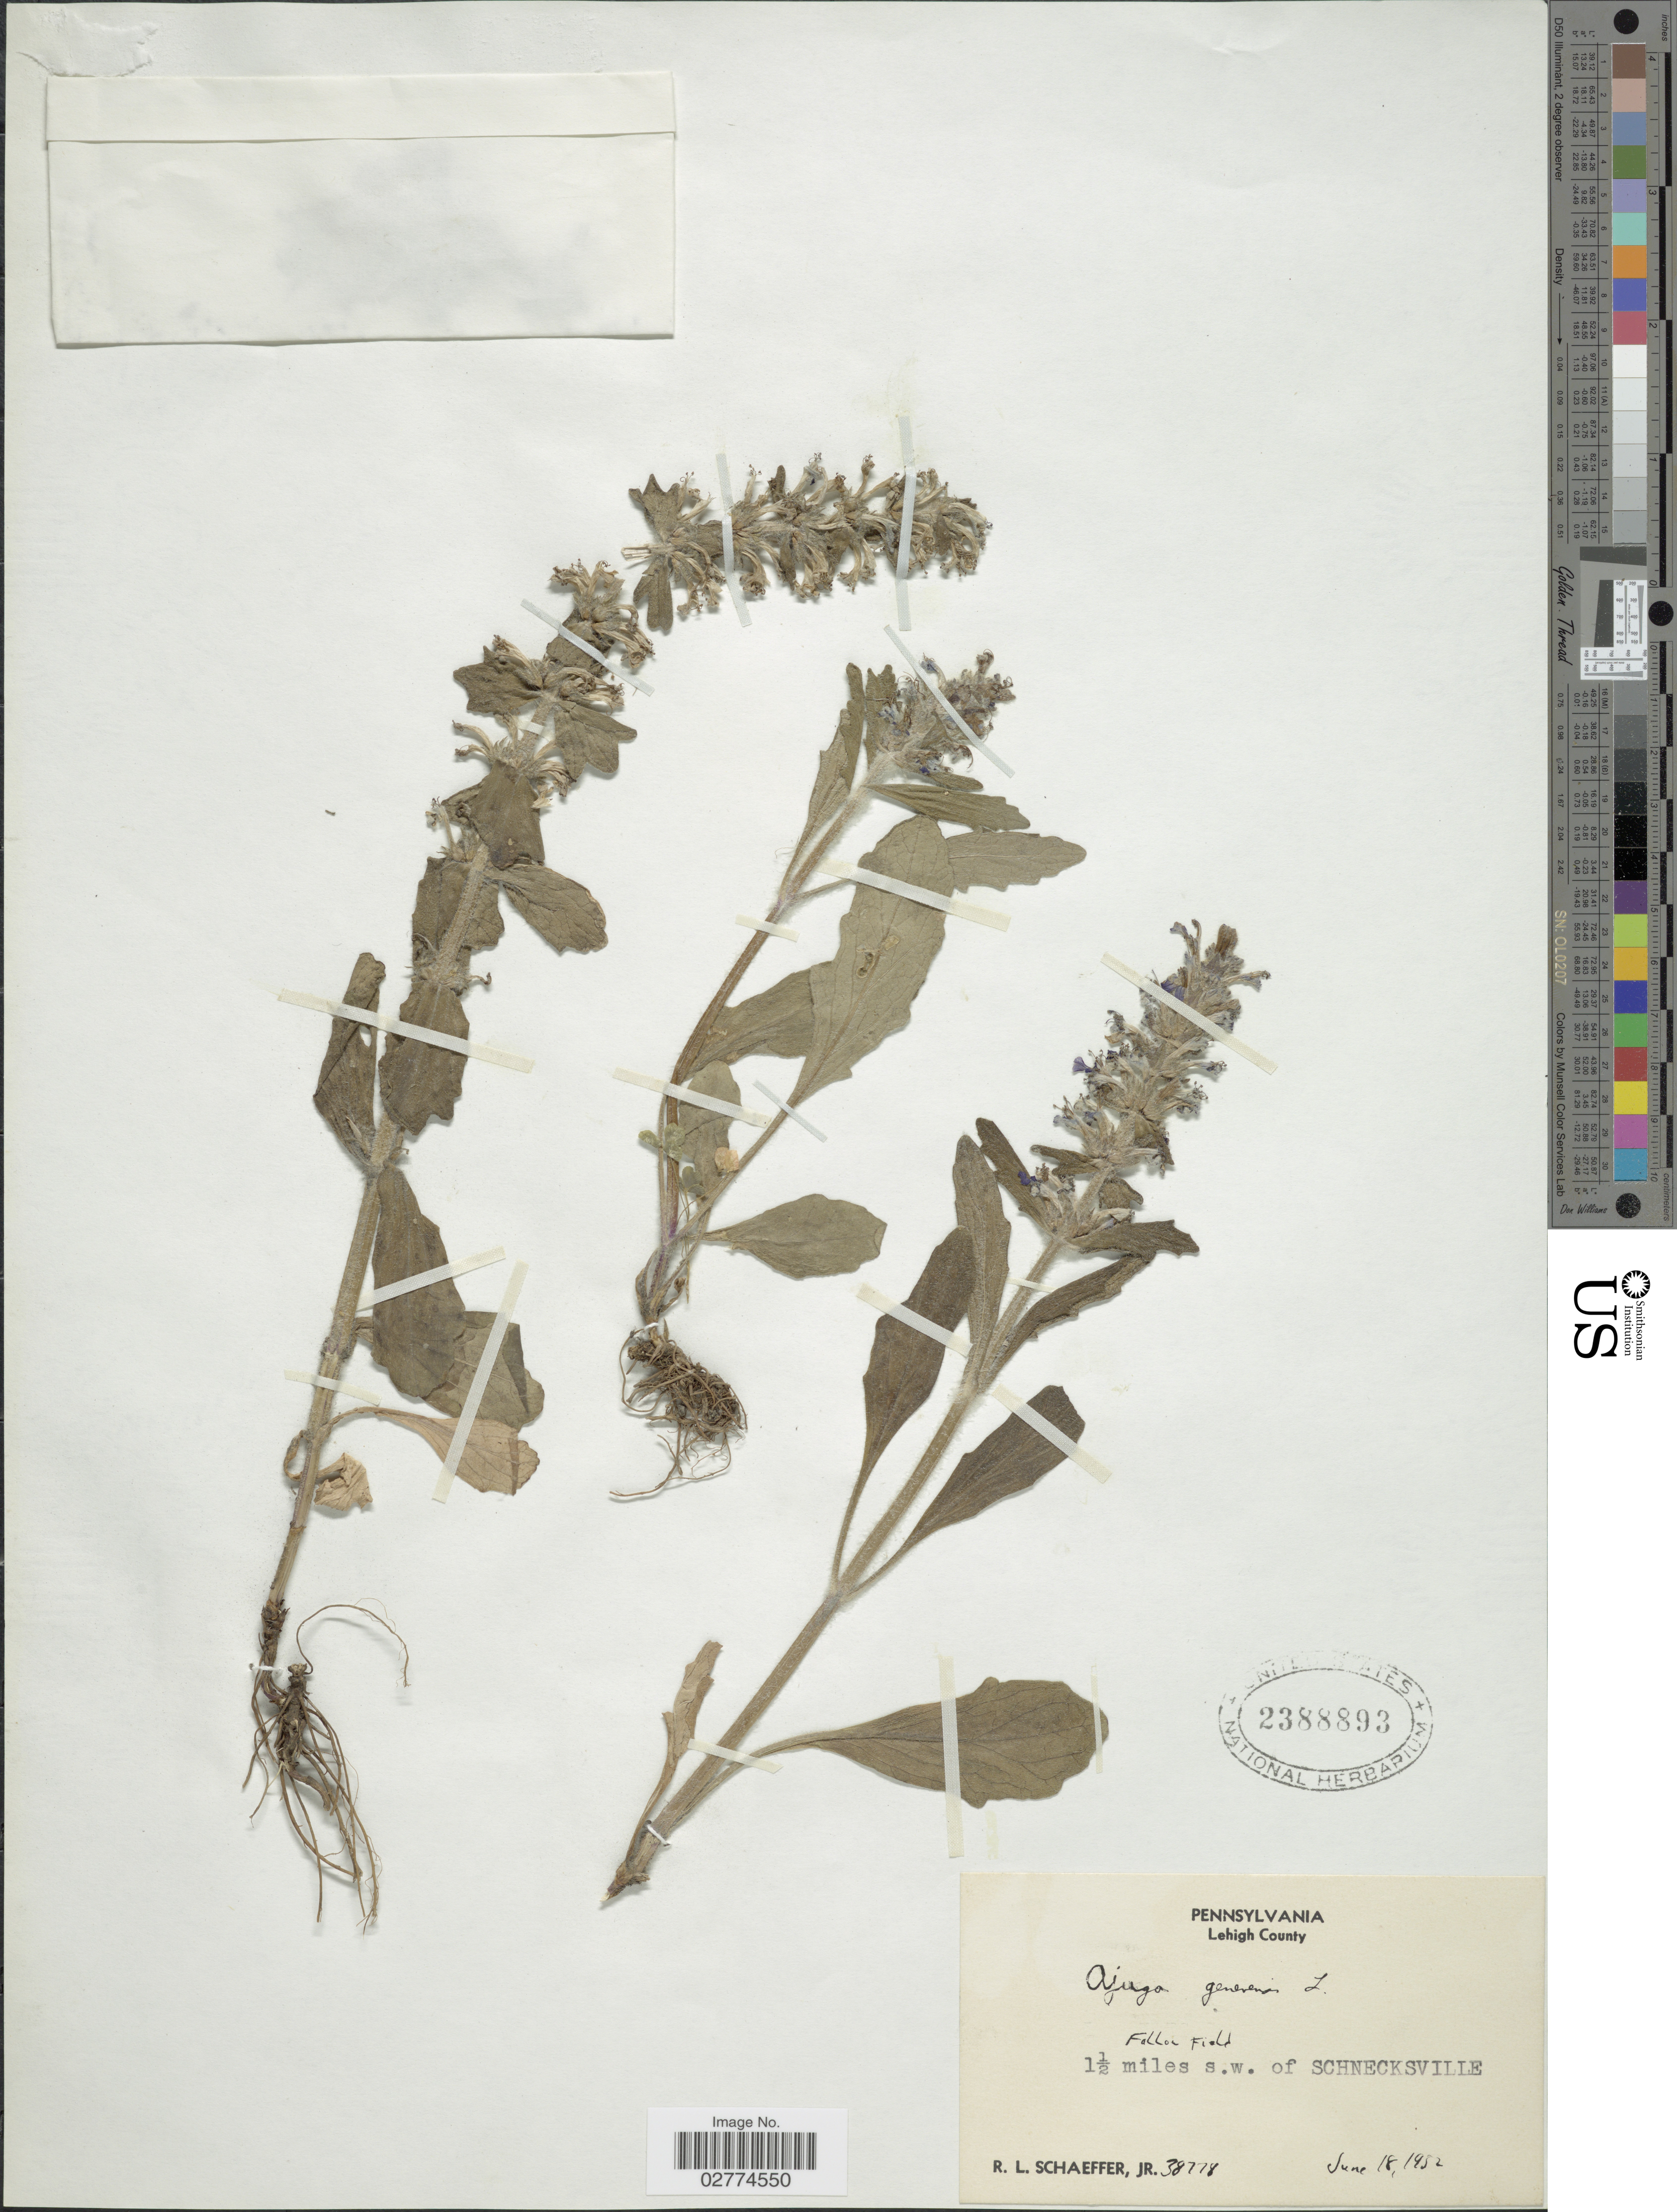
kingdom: Plantae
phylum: Tracheophyta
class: Magnoliopsida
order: Lamiales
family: Lamiaceae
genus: Ajuga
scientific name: Ajuga genevensis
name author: L.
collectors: R. L. Schaeffer Jr.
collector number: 38778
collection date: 1952-06-18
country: United States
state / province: Pennsylvania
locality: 1½ miles s.w. of Schnecksville.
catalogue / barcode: US 2388893